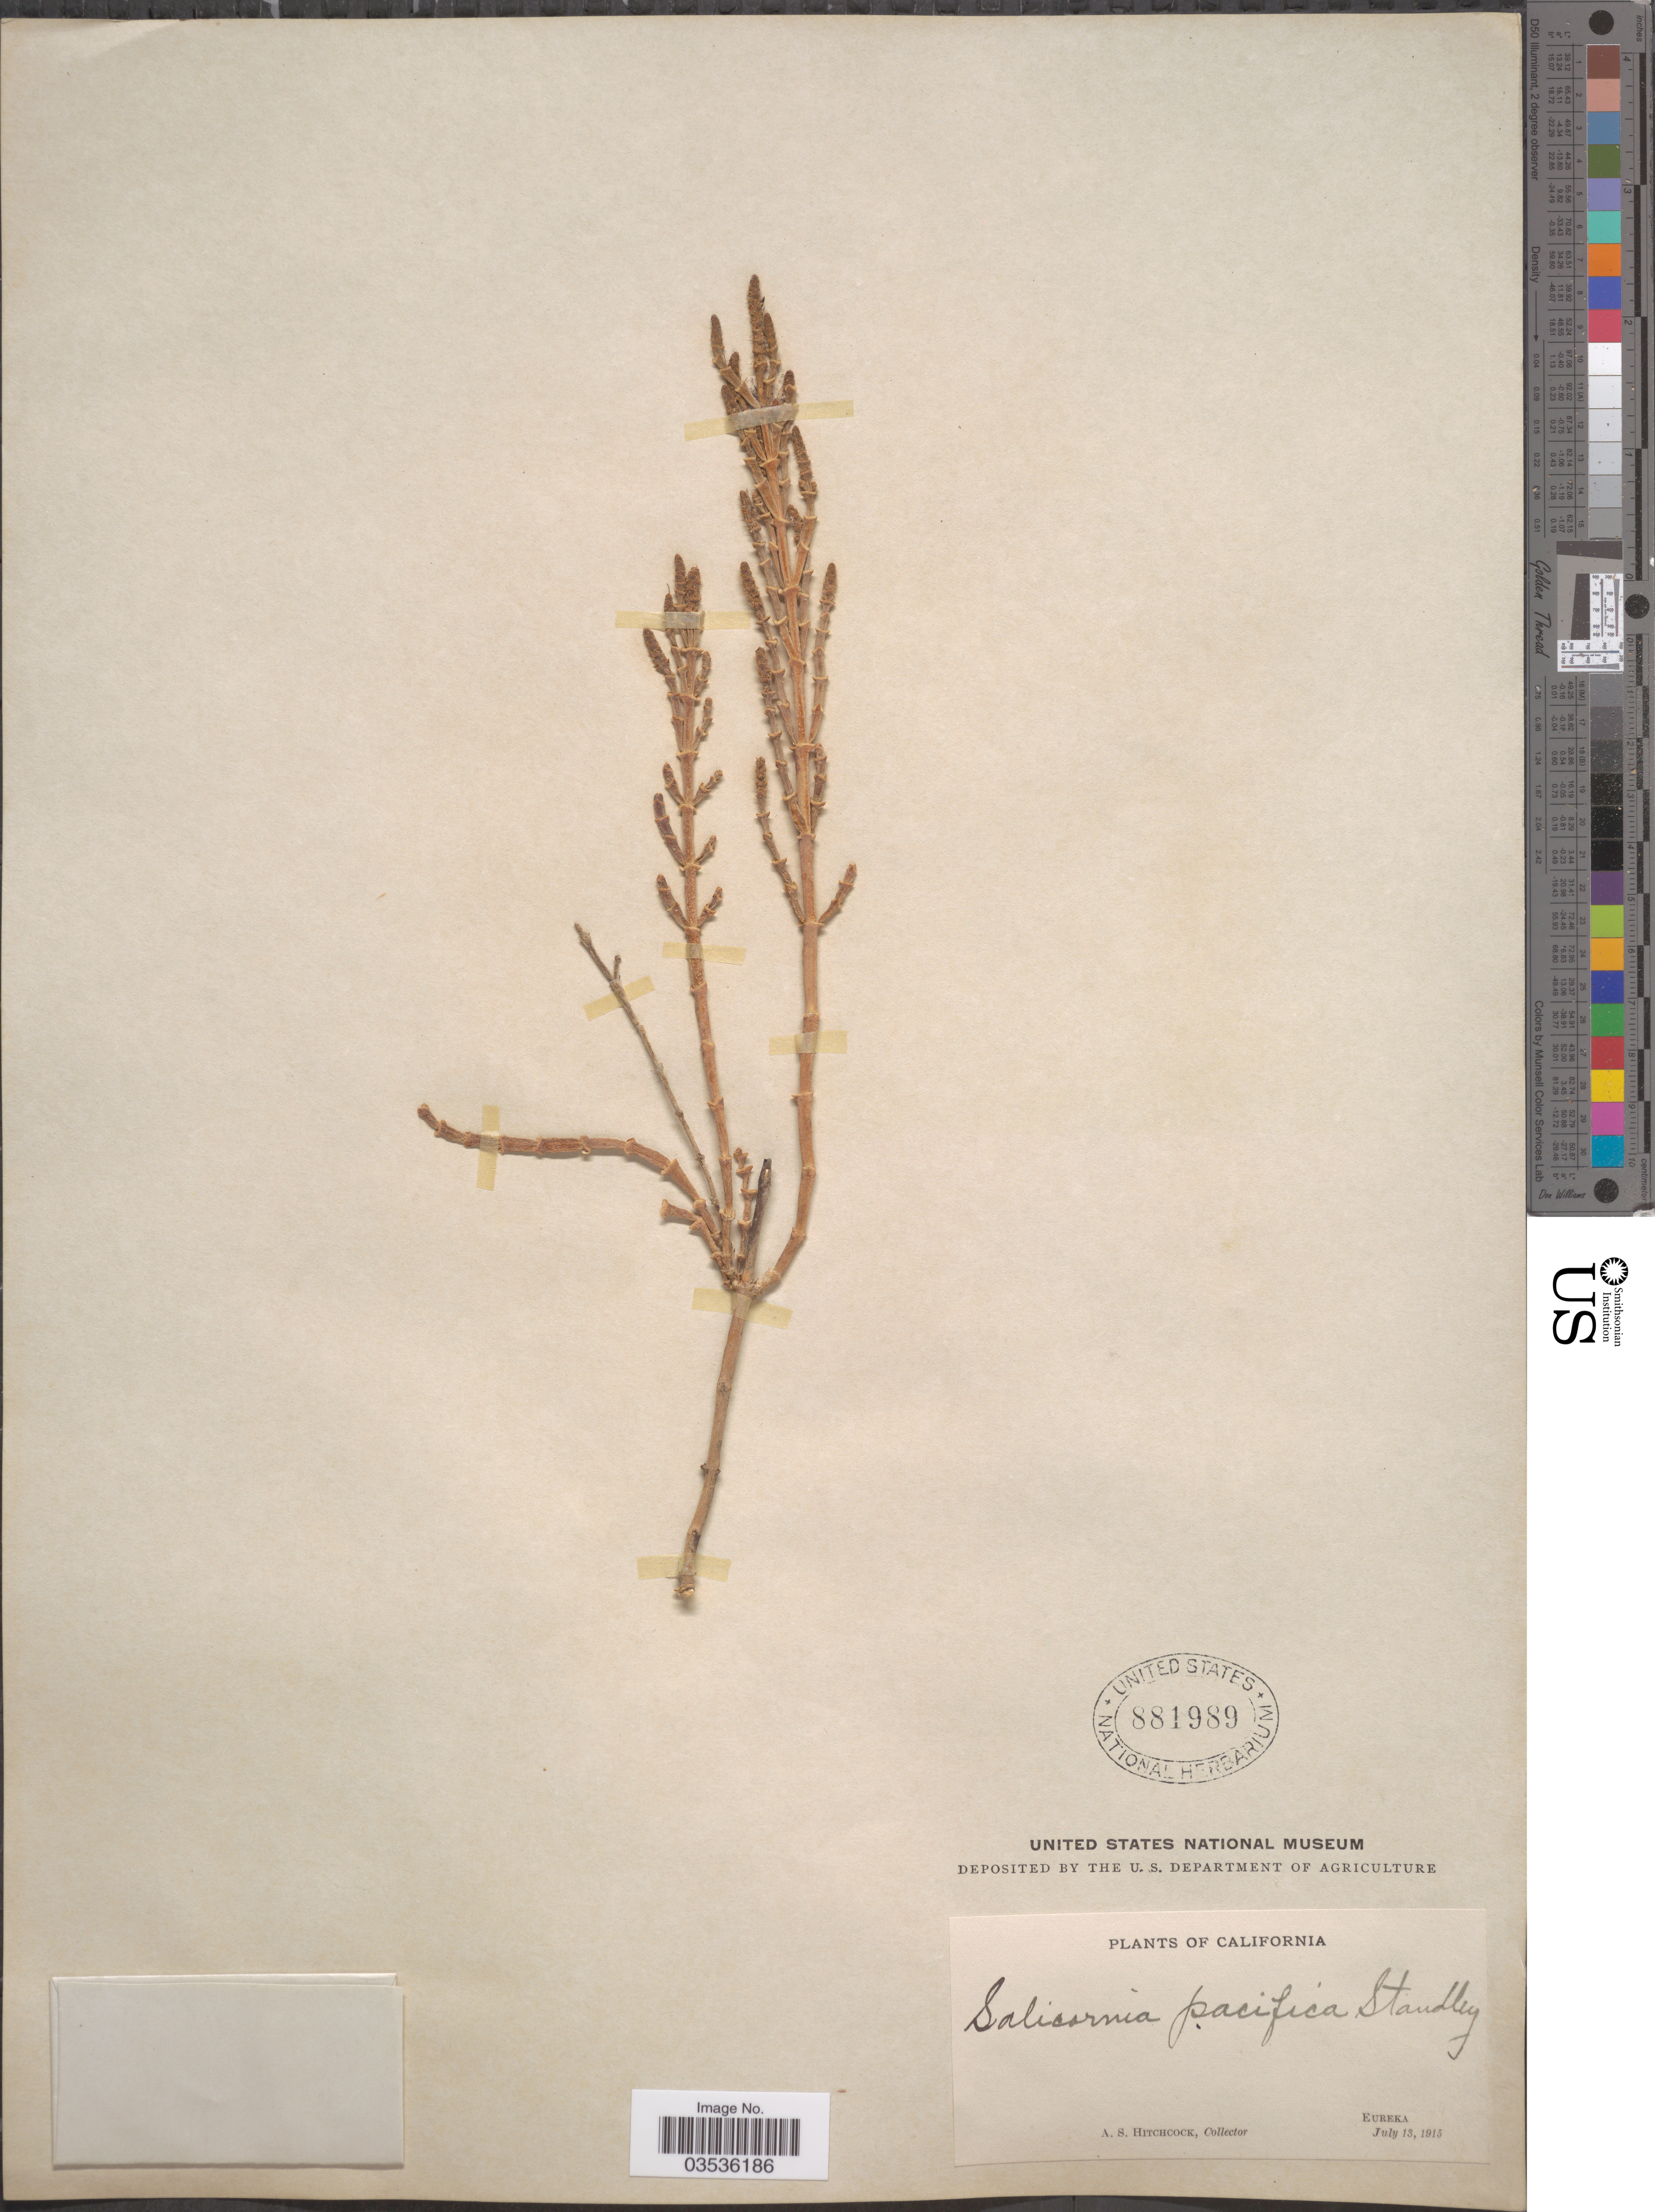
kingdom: Plantae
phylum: Tracheophyta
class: Magnoliopsida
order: Caryophyllales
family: Amaranthaceae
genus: Salicornia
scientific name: Salicornia pacifica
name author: Standl.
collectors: A. S. Hitchcock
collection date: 1915-07-13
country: United States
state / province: California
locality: Eureka.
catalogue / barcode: US 881989